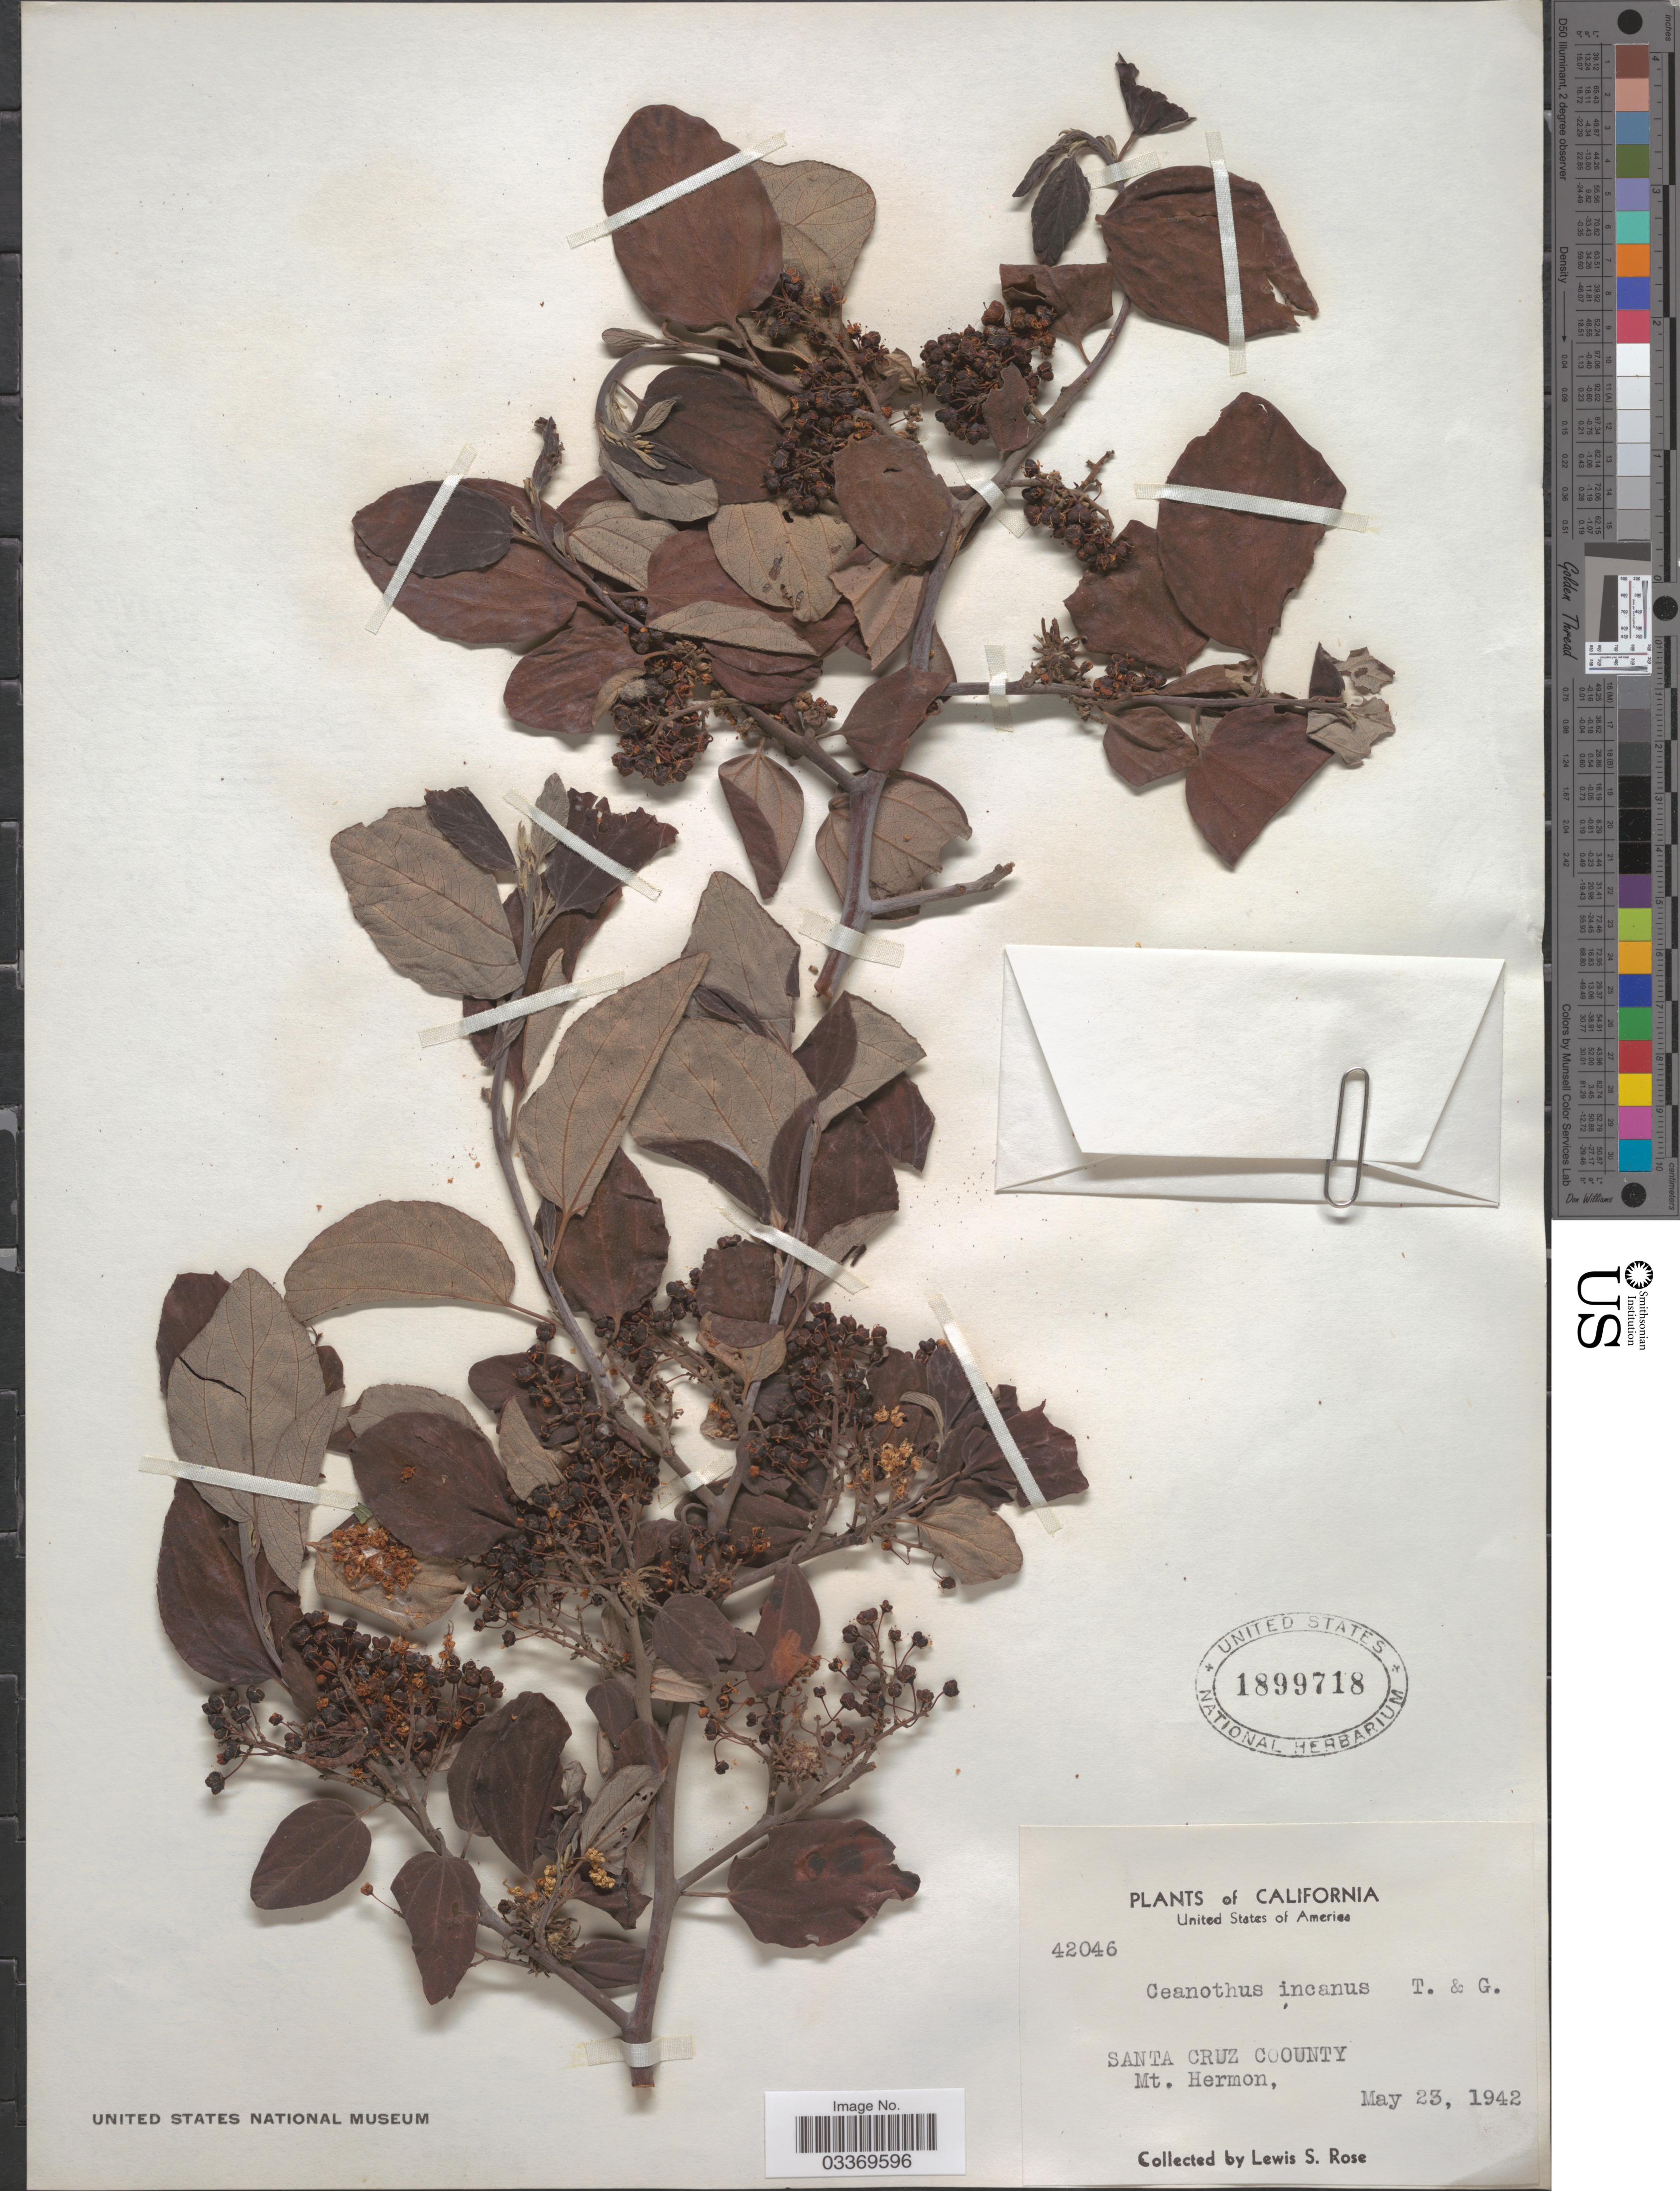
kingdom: Plantae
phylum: Tracheophyta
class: Magnoliopsida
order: Rosales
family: Rhamnaceae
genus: Ceanothus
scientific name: Ceanothus incanus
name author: Torr. & A. Gray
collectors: L. S. Rose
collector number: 42046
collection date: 1942-05-23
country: United States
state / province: California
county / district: Santa Cruz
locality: Santa Cruz County. Mt. Hermon.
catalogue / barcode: US 1899718